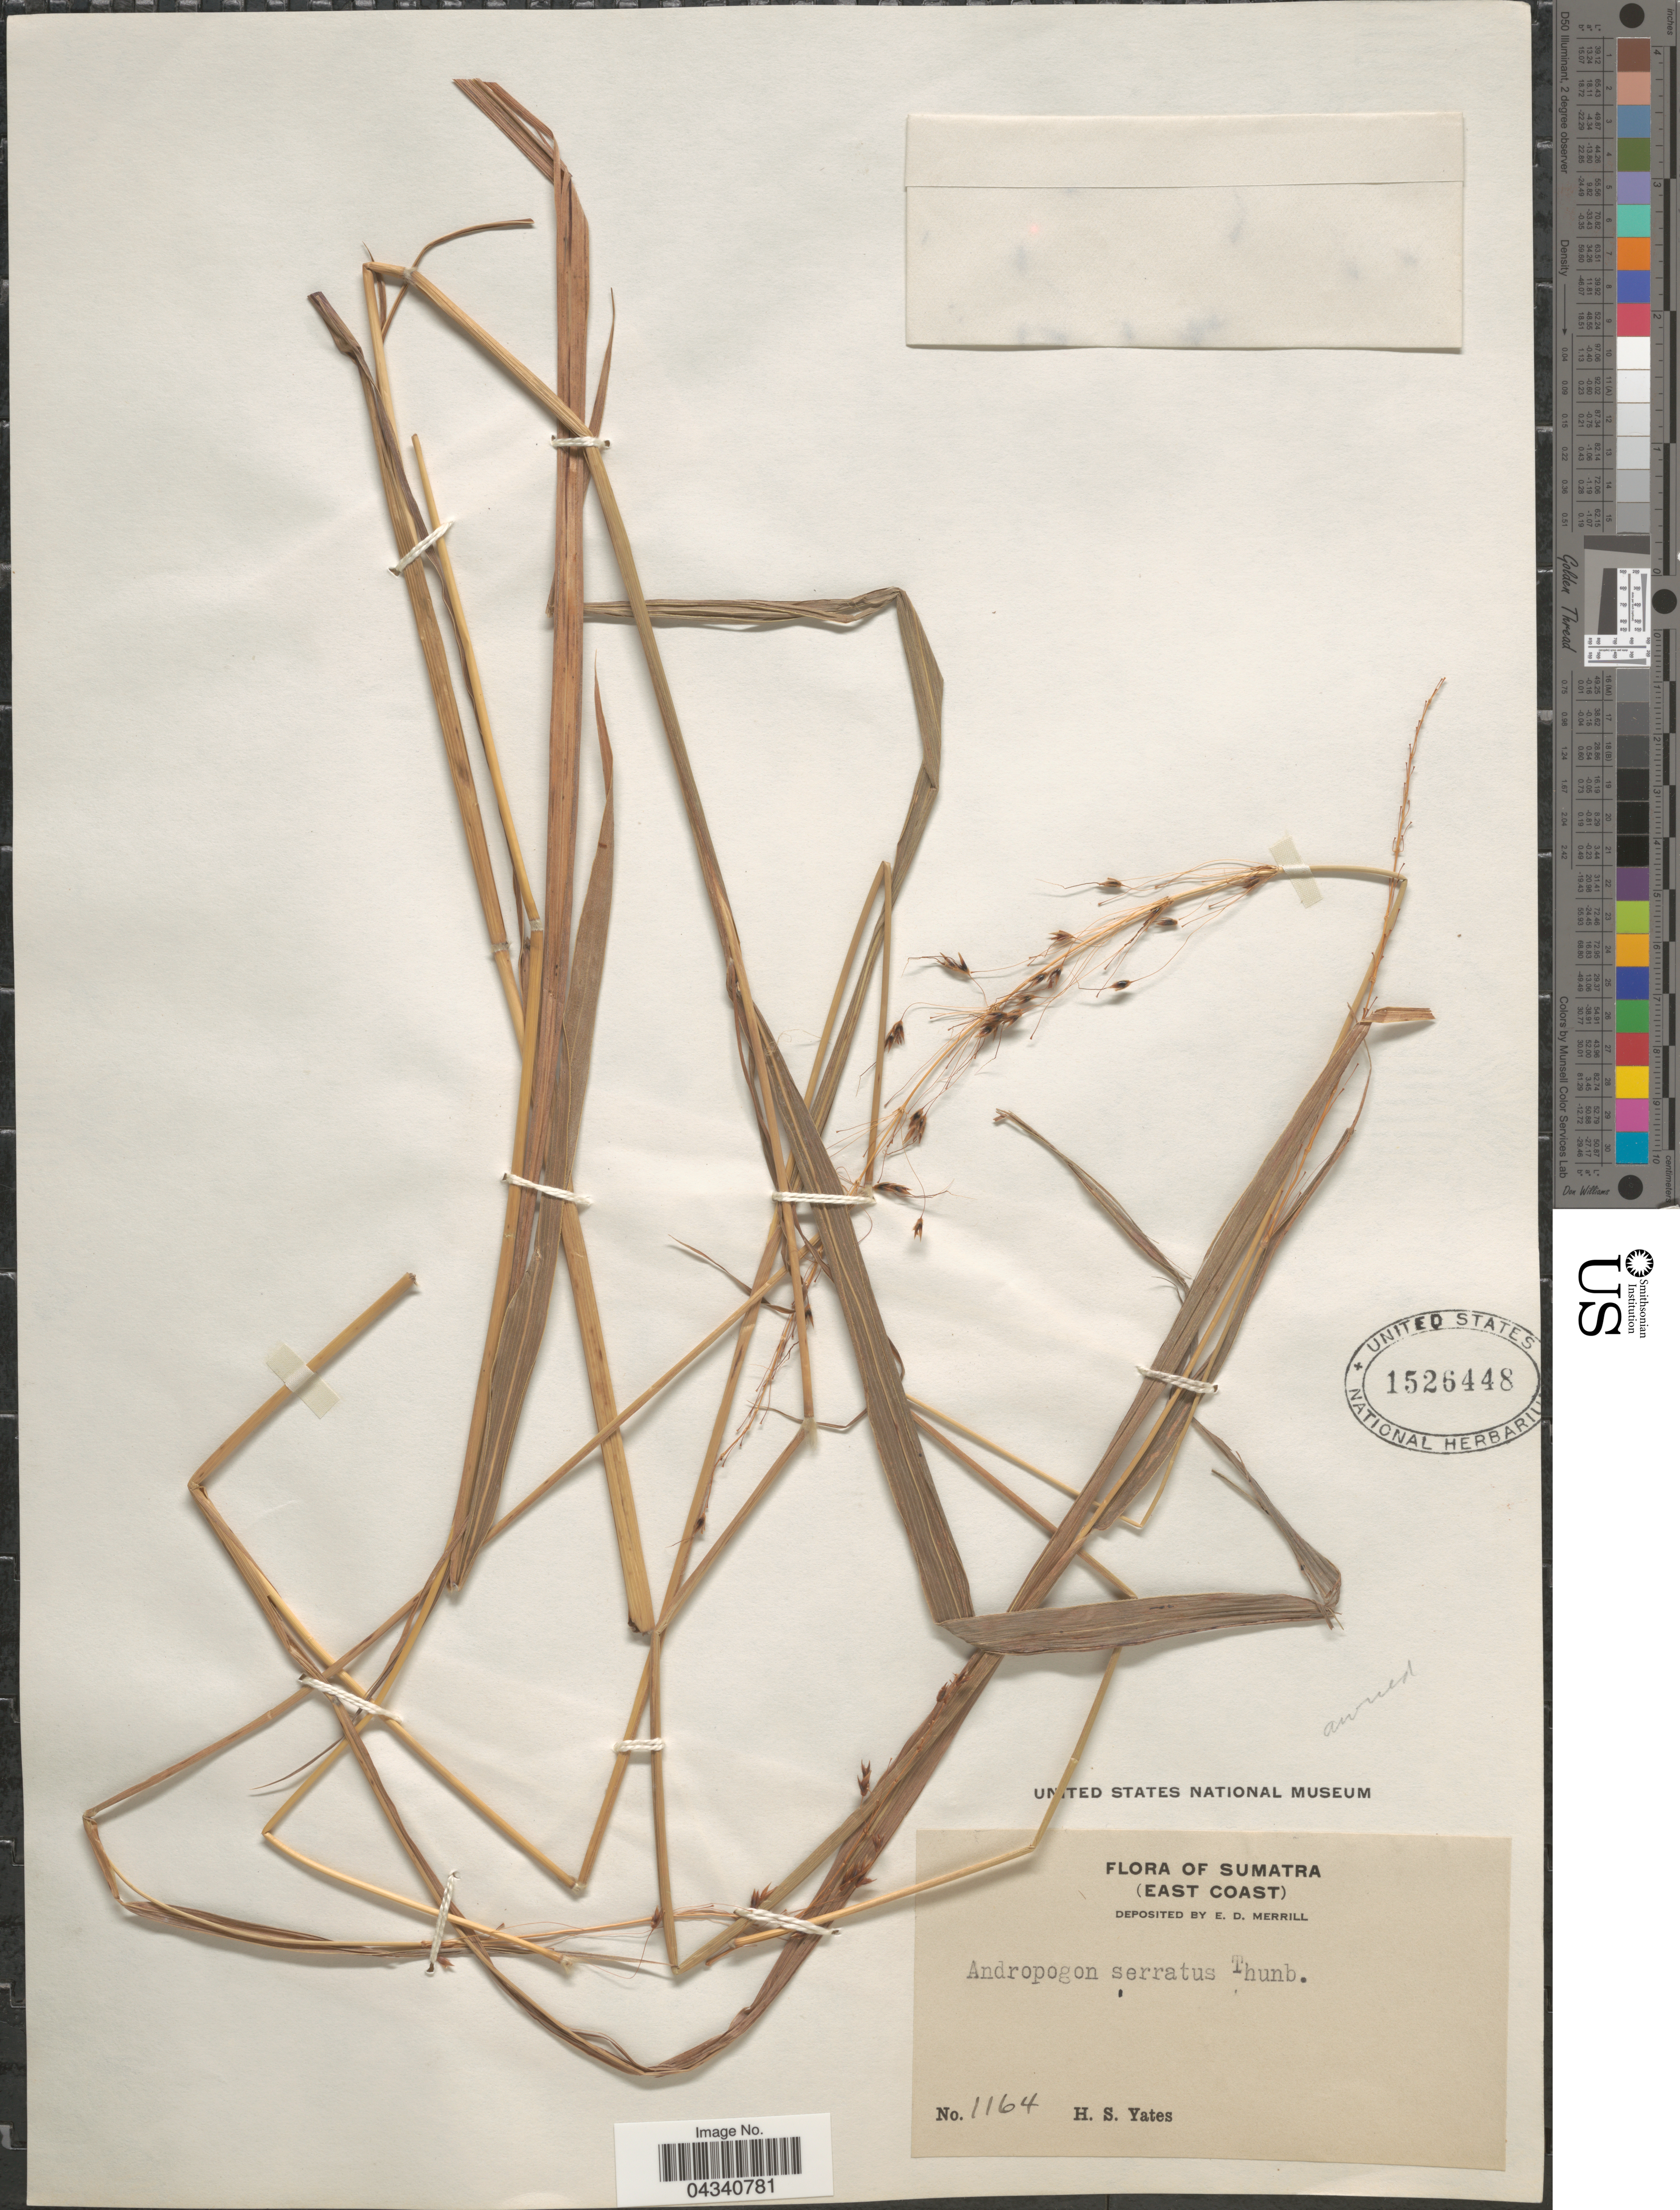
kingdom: Plantae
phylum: Tracheophyta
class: Liliopsida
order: Poales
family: Poaceae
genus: Sorghum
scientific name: Sorghum nitidum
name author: (Vahl) Pers.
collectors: H. S. Yates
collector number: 1164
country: Indonesia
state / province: Sumatra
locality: (East Coast).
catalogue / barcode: US 1526448